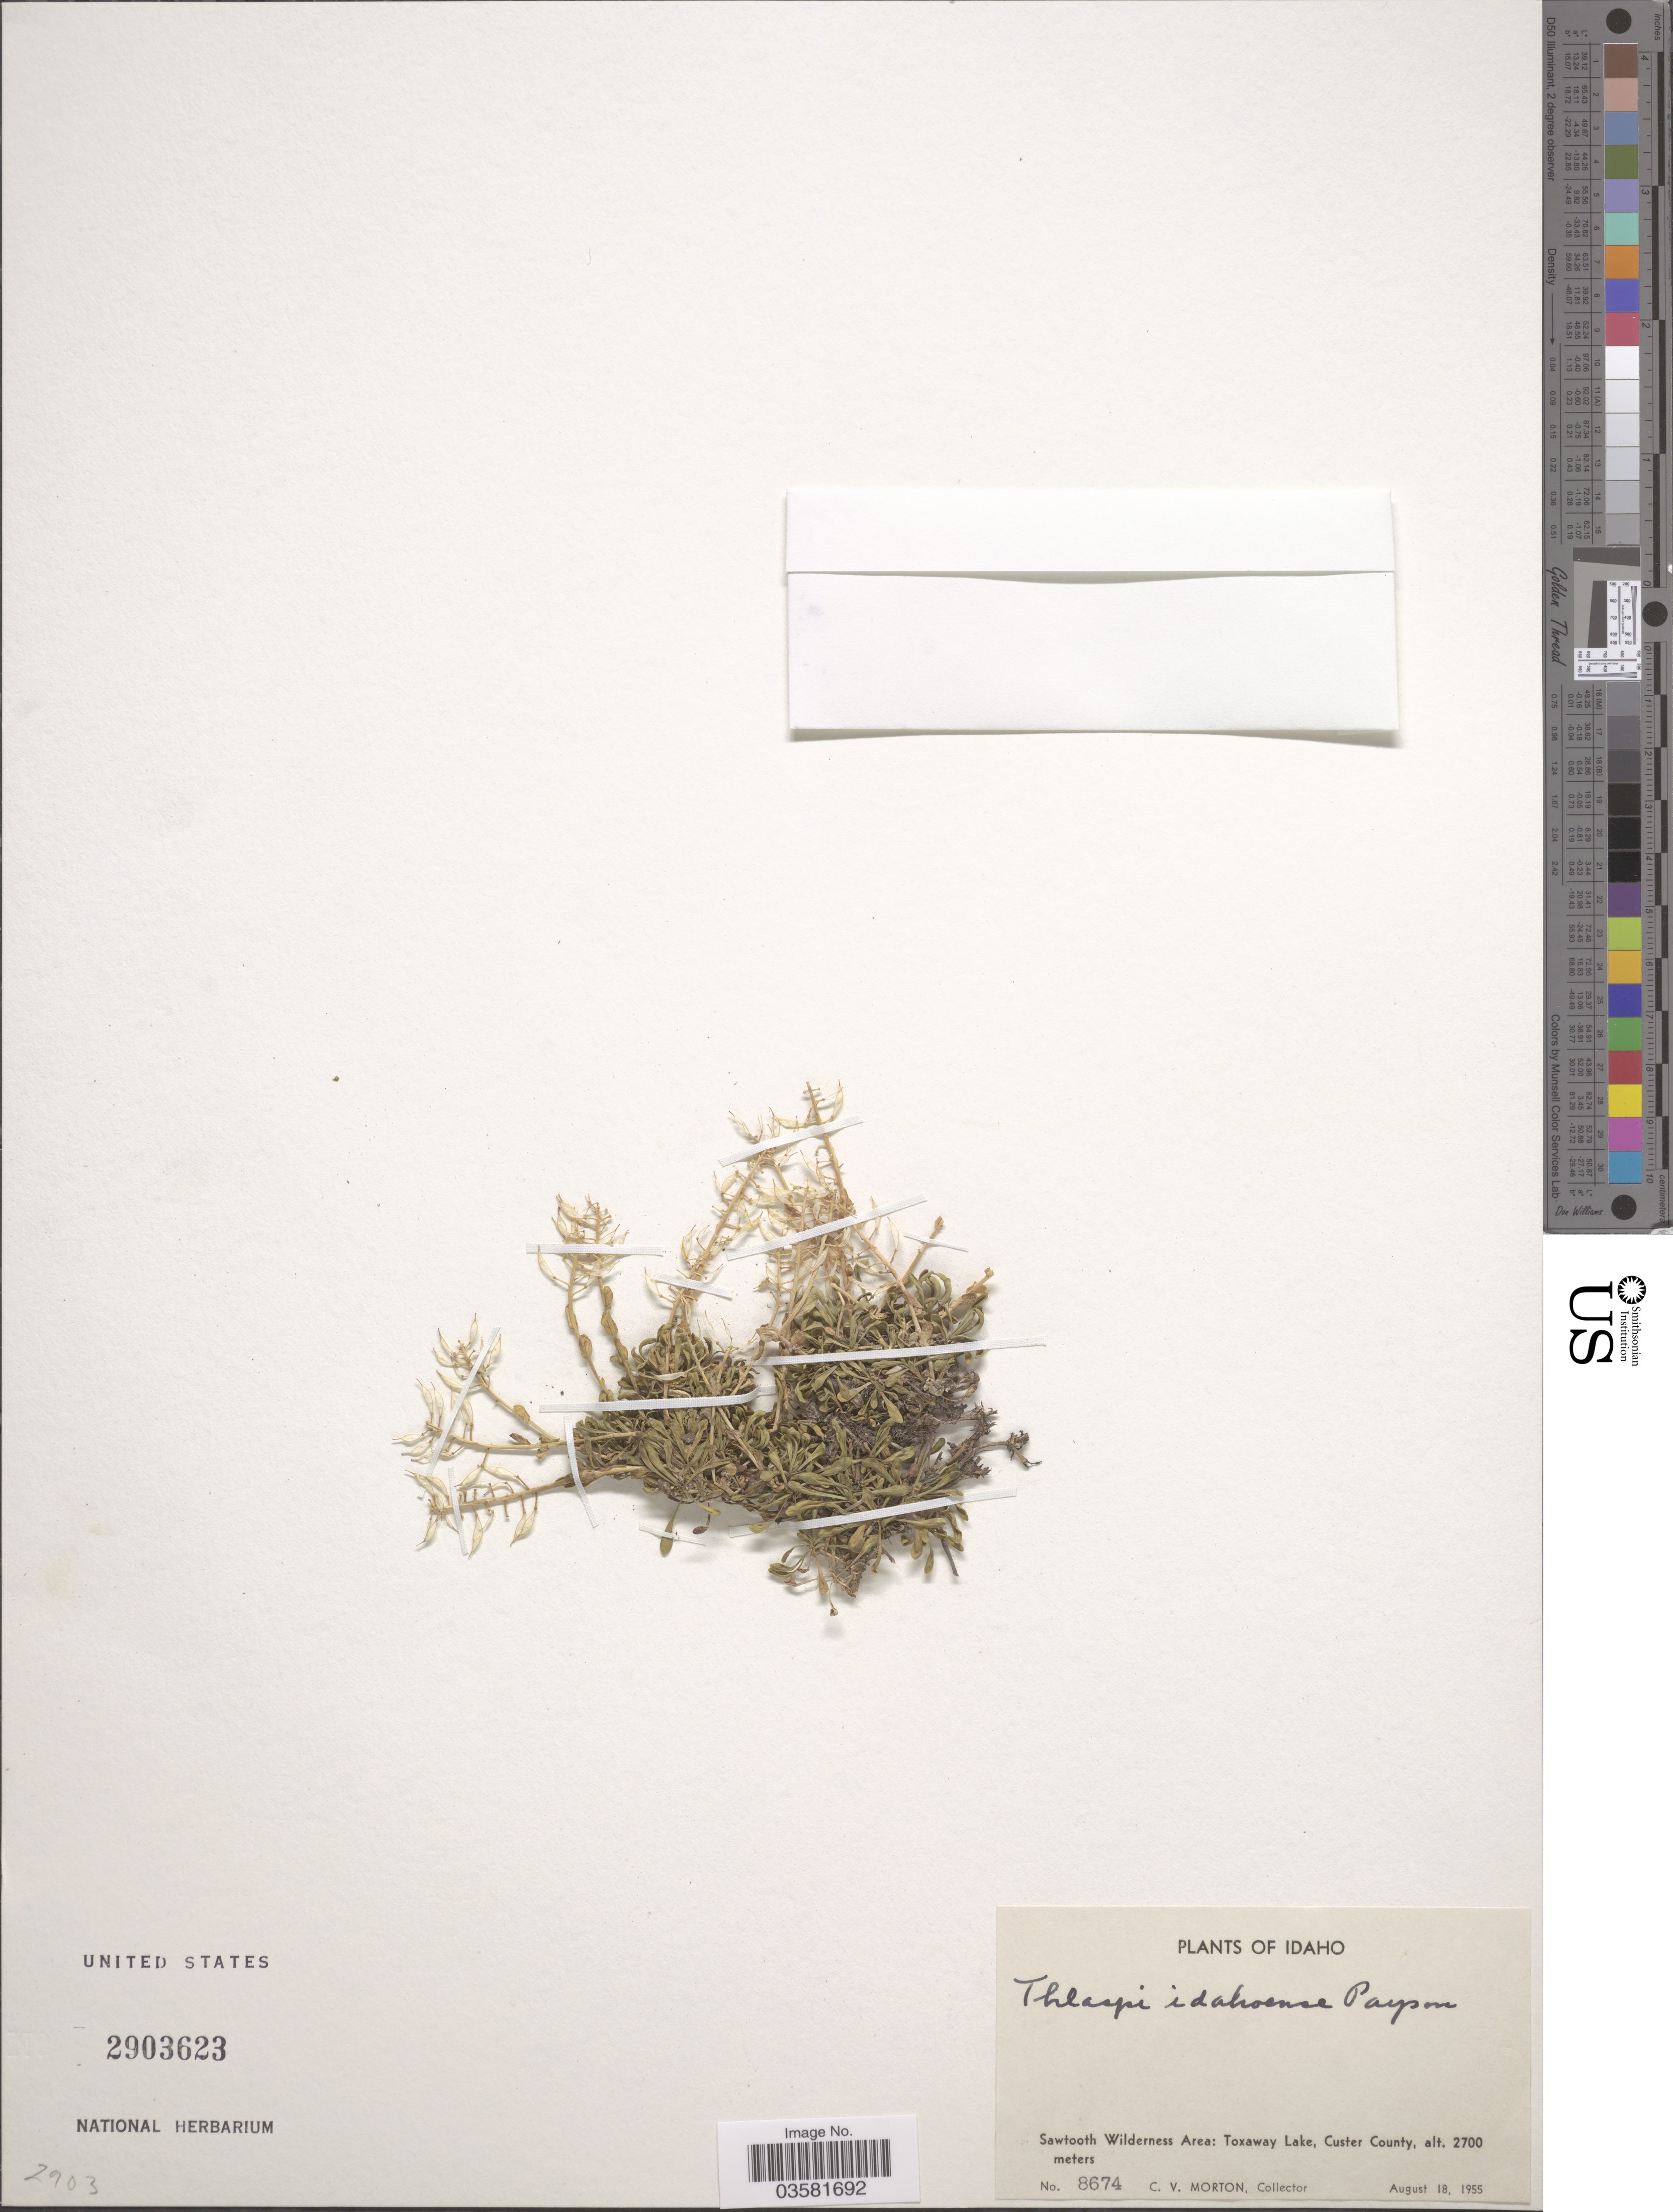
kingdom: Plantae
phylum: Tracheophyta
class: Magnoliopsida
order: Brassicales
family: Brassicaceae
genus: Thlaspi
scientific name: Thlaspi idahoense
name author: Payson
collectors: C. V. Morton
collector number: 8674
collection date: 1955-08-18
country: United States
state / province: Idaho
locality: Sawtooth Wilderness Area: Toxaway Lake, Custer County.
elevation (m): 2700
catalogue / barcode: US 2903623